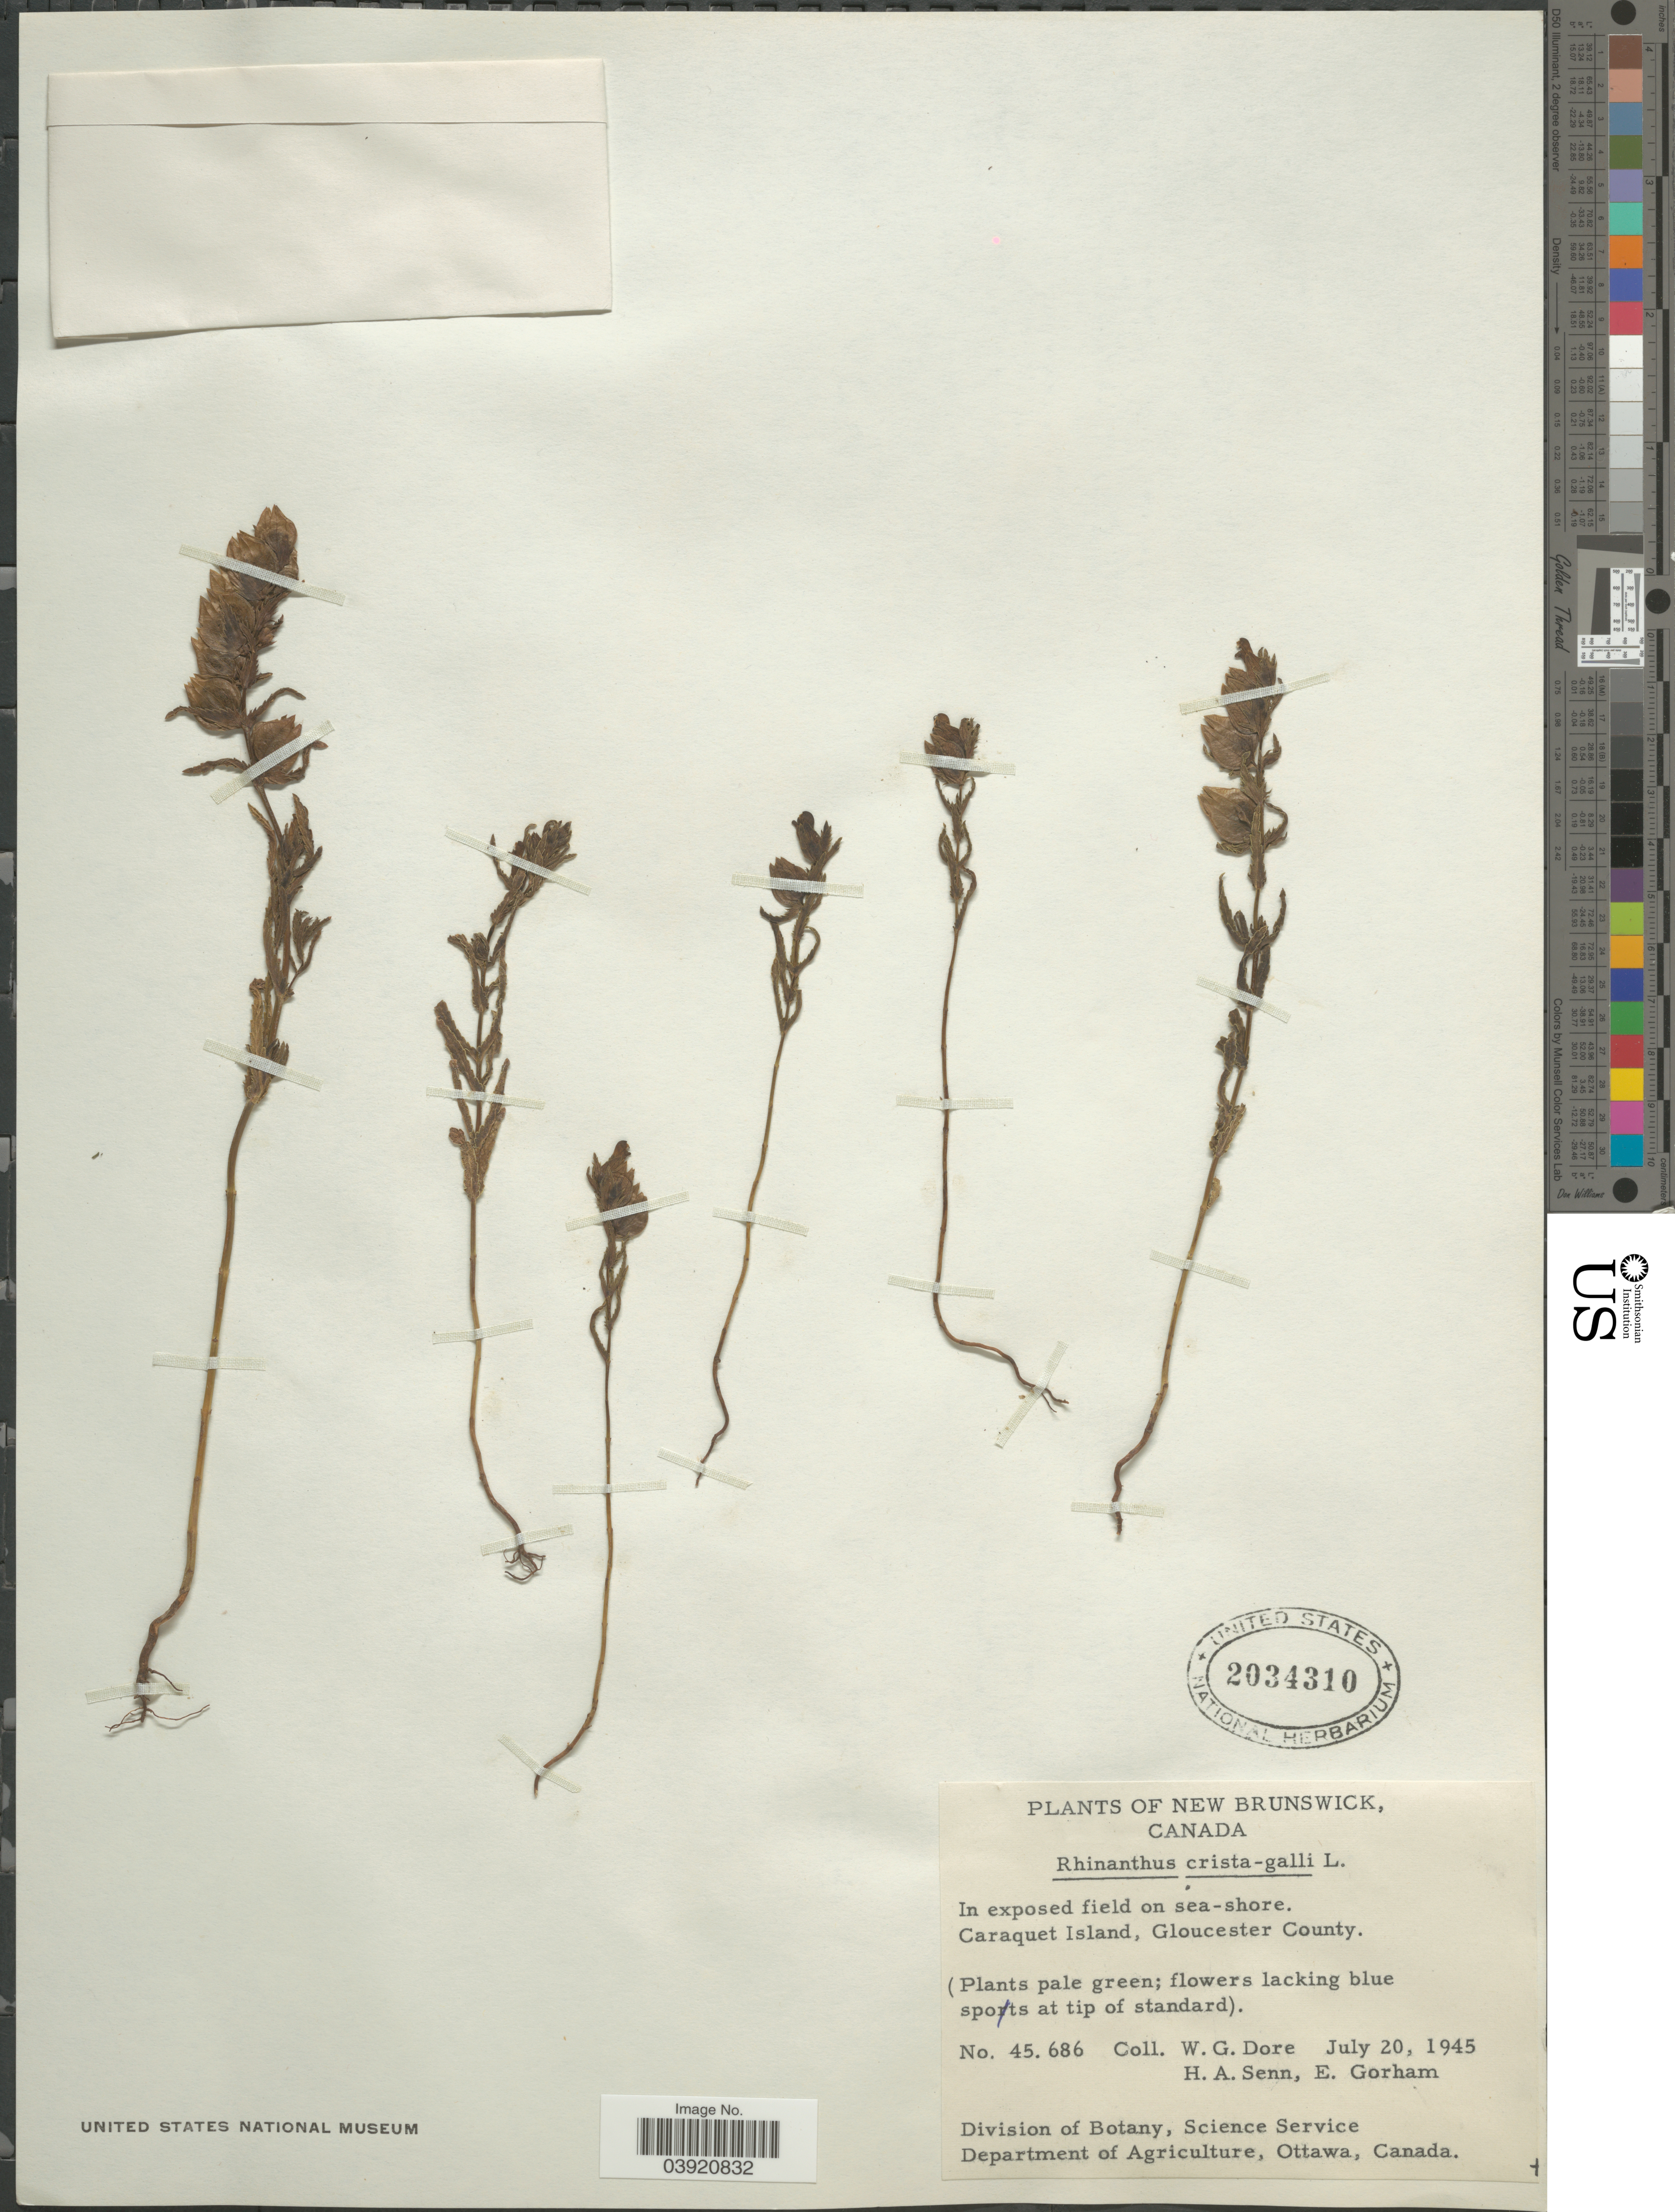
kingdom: Plantae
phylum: Tracheophyta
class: Magnoliopsida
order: Lamiales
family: Orobanchaceae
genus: Rhinanthus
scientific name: Rhinanthus crista-galli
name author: L.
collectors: W. Dore, H. Senn & E. Gorham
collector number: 45686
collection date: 1945-07-25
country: Canada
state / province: New Brunswick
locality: Caraquet Island, Gloucester County.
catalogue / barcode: US 2034310